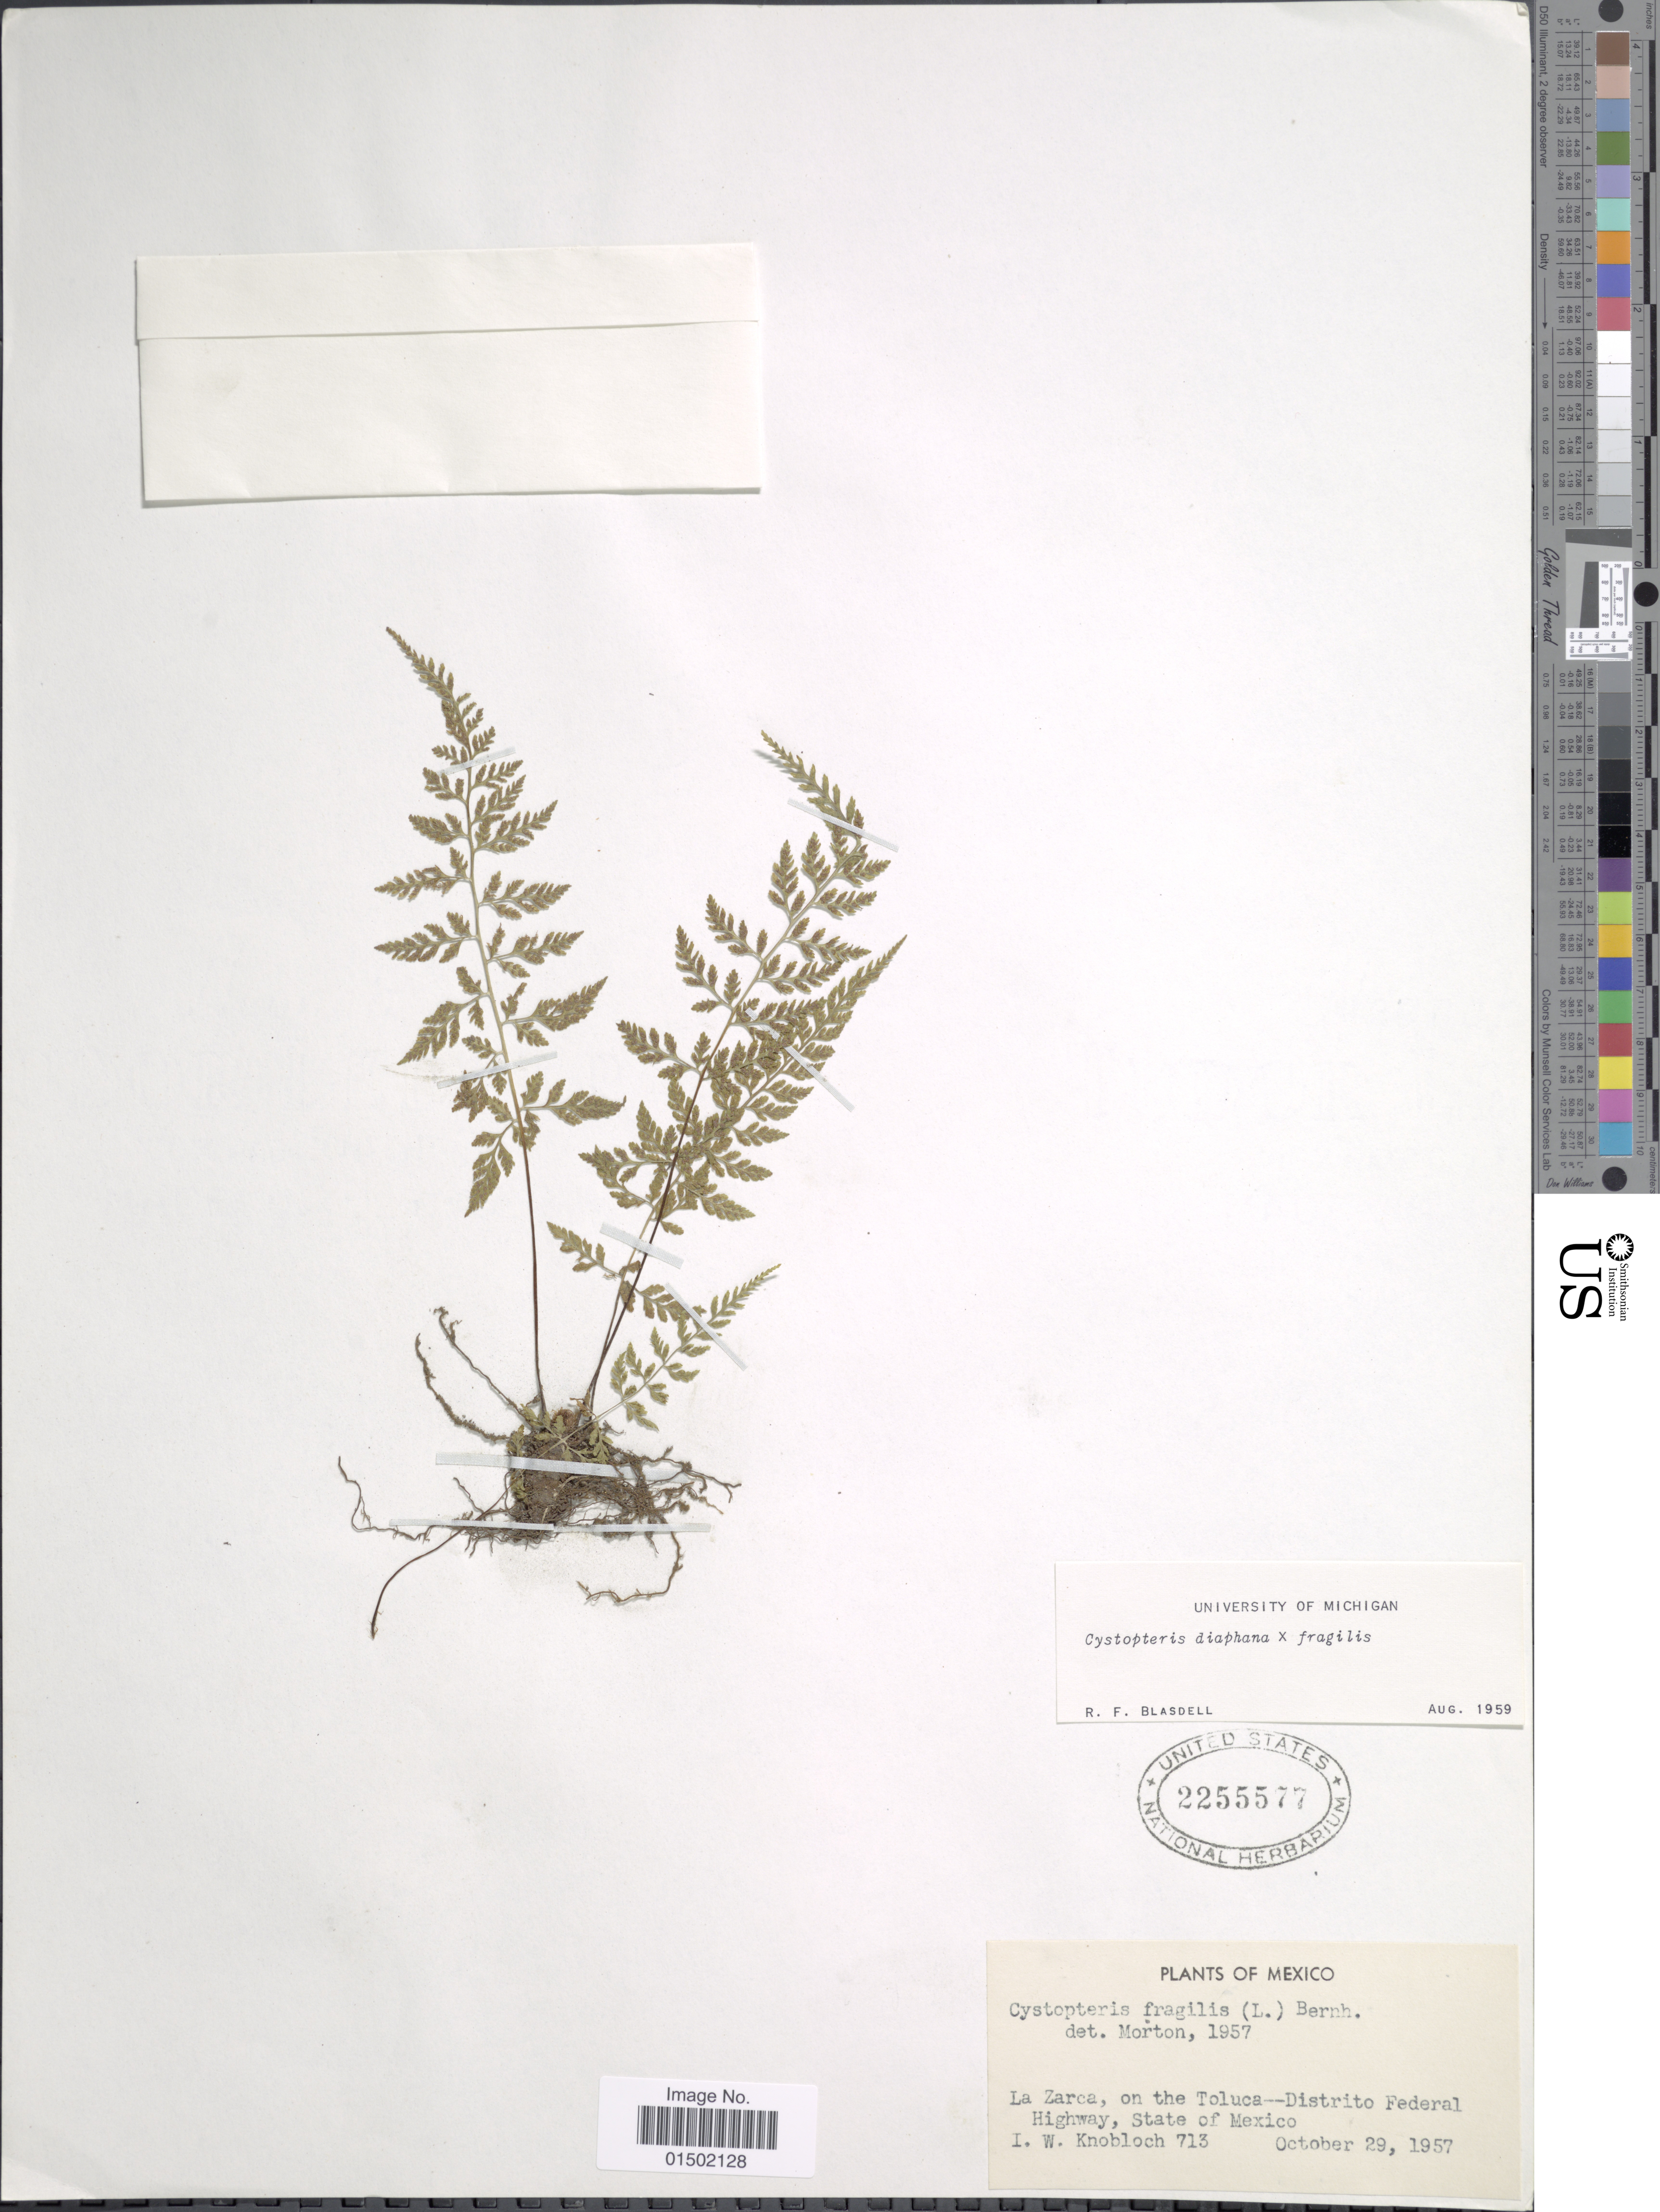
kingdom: Plantae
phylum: Tracheophyta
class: Polypodiopsida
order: Polypodiales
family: Cystopteridaceae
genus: Cystopteris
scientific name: Cystopteris diaphana x C. fragilis (L.) Bernh.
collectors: I. W. Knobloch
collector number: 713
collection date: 1957-10-29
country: Mexico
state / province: México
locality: La Zarca, on the Toluca- Distrito Federal Highway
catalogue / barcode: US 2255577